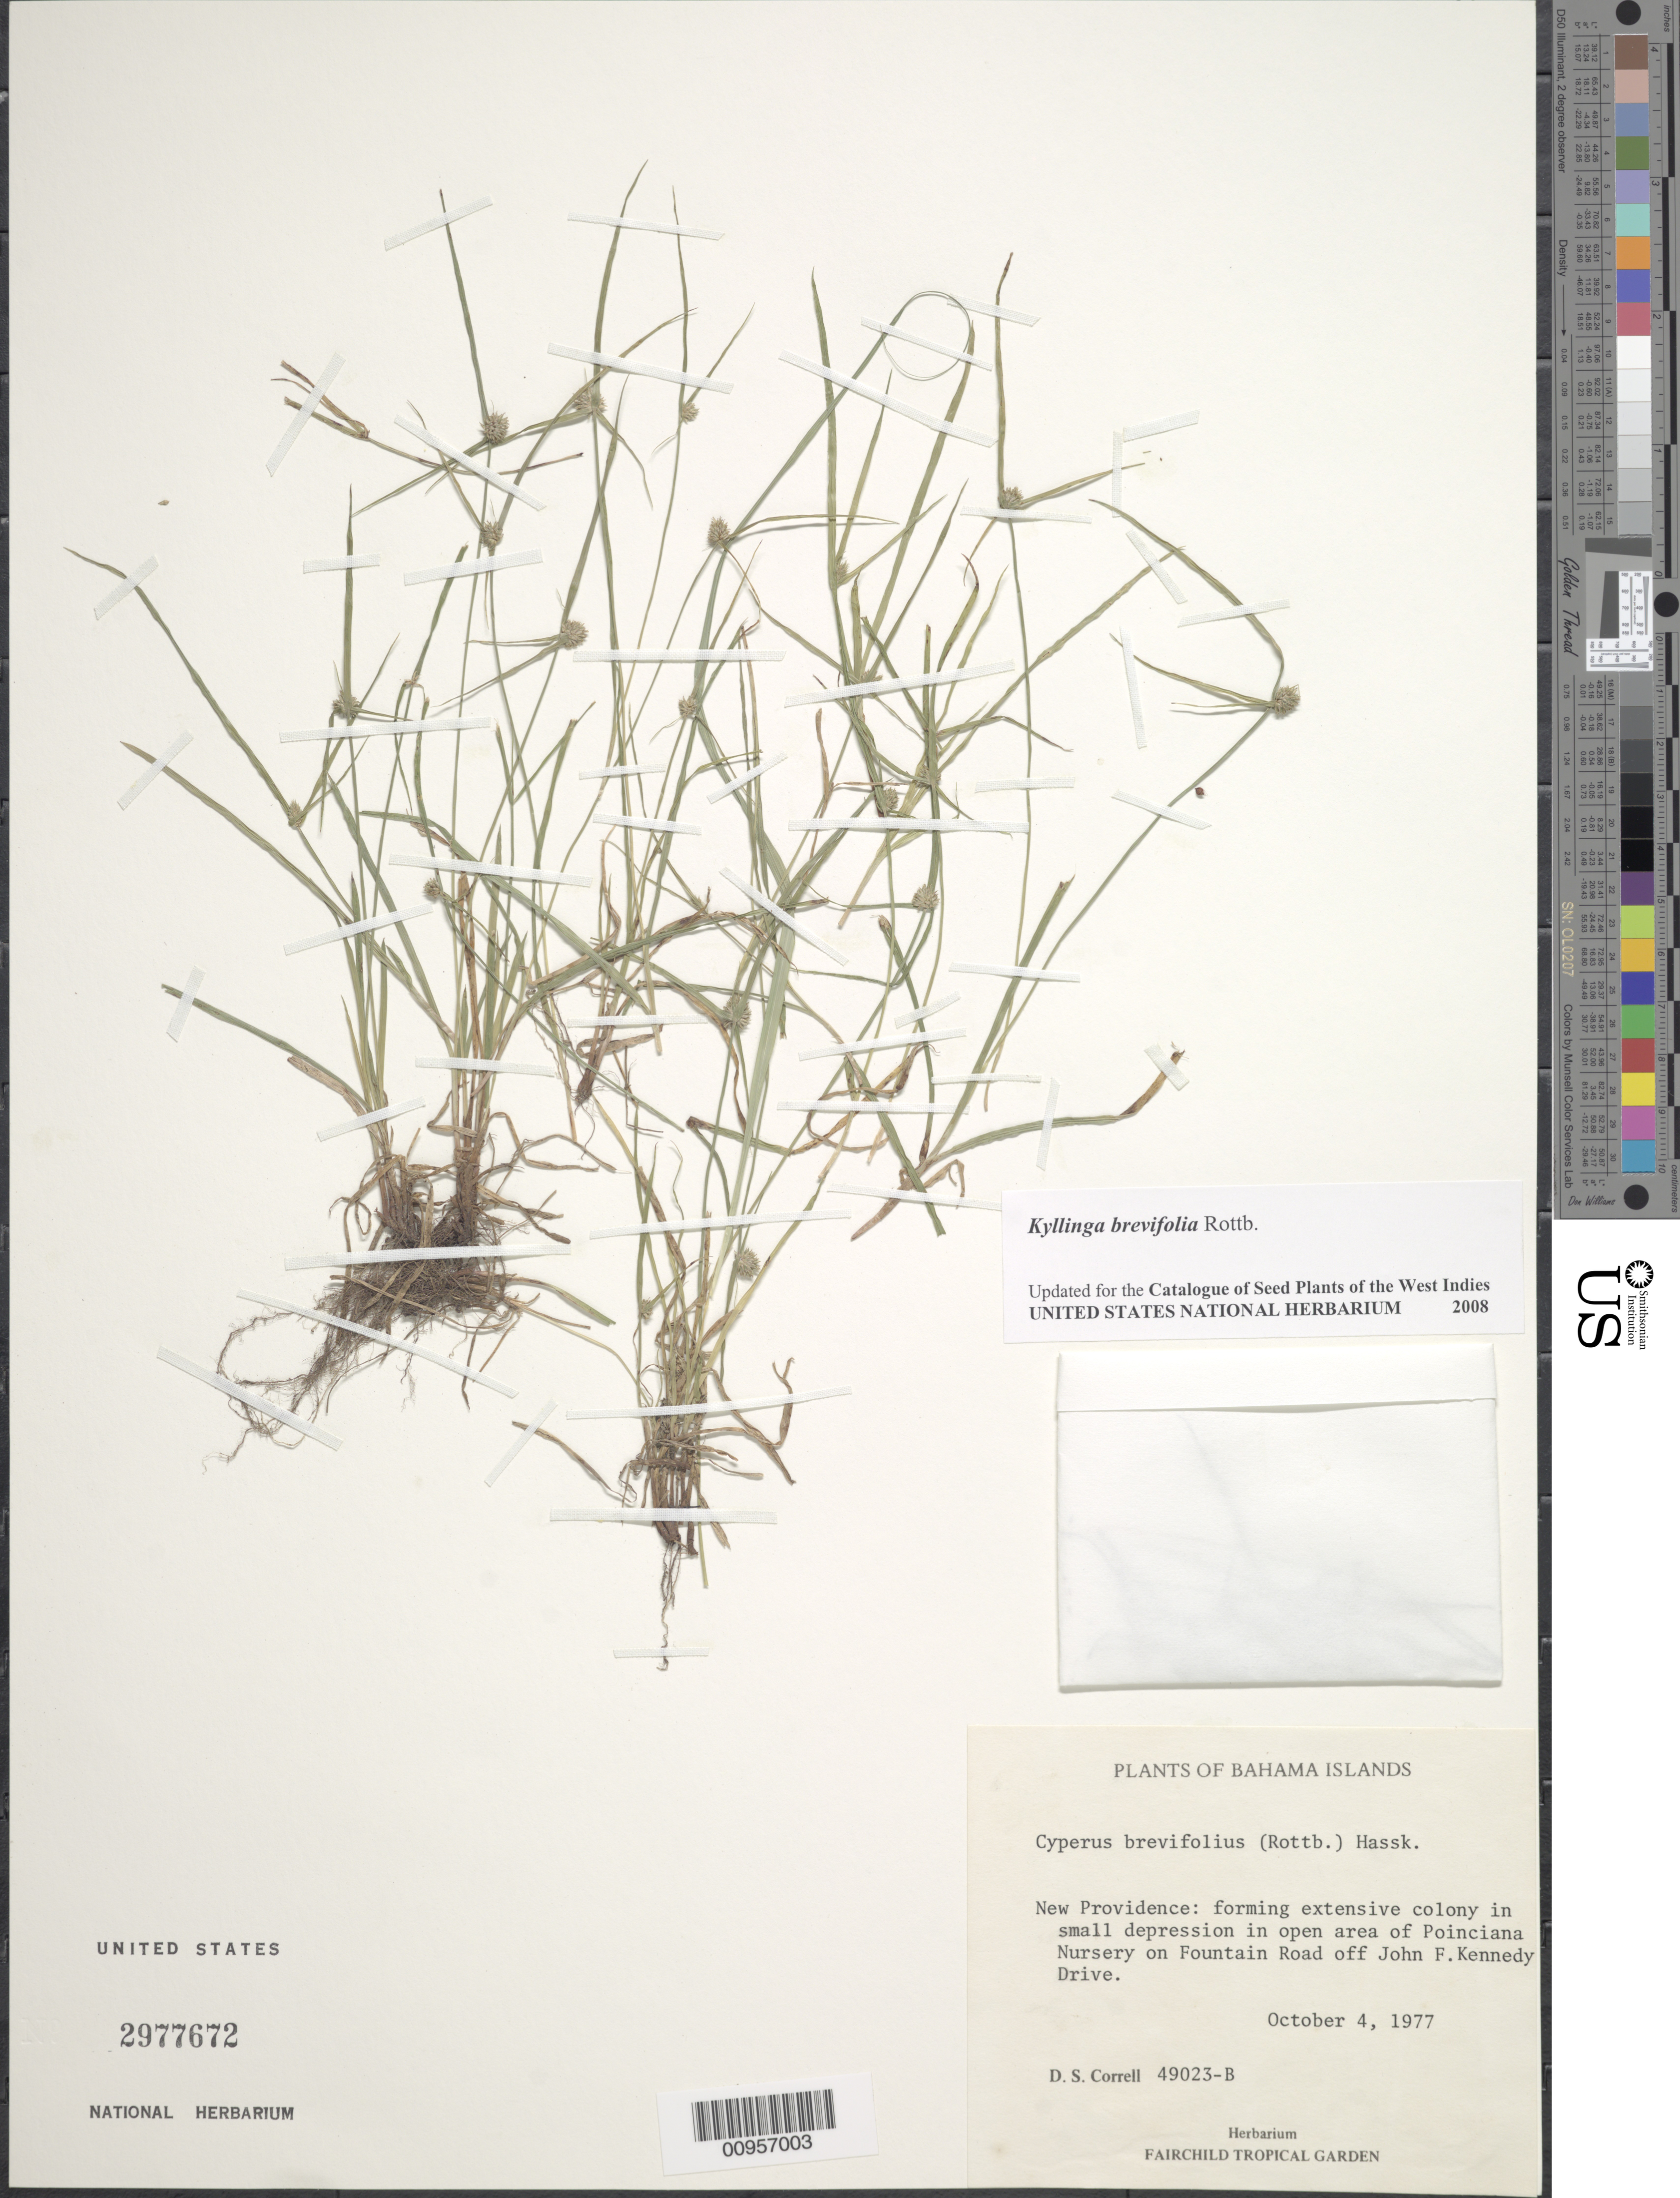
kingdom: Plantae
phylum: Tracheophyta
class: Liliopsida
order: Poales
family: Cyperaceae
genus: Cyperus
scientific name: Cyperus brevifolius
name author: (Rottb.) Hassk.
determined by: Strong, Mark T., (BOT), Smithsonian Institution - National Museum of Natural History (UNITED STATES)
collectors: D. S. Correll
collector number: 49023B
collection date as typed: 04 Oct 1977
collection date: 1977-10-04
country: Bahamas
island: New Providence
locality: Poinciana Nursery on Fountain Road off John F. Kennedy Drive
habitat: In small depression in open area of nursery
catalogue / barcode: US 2977672